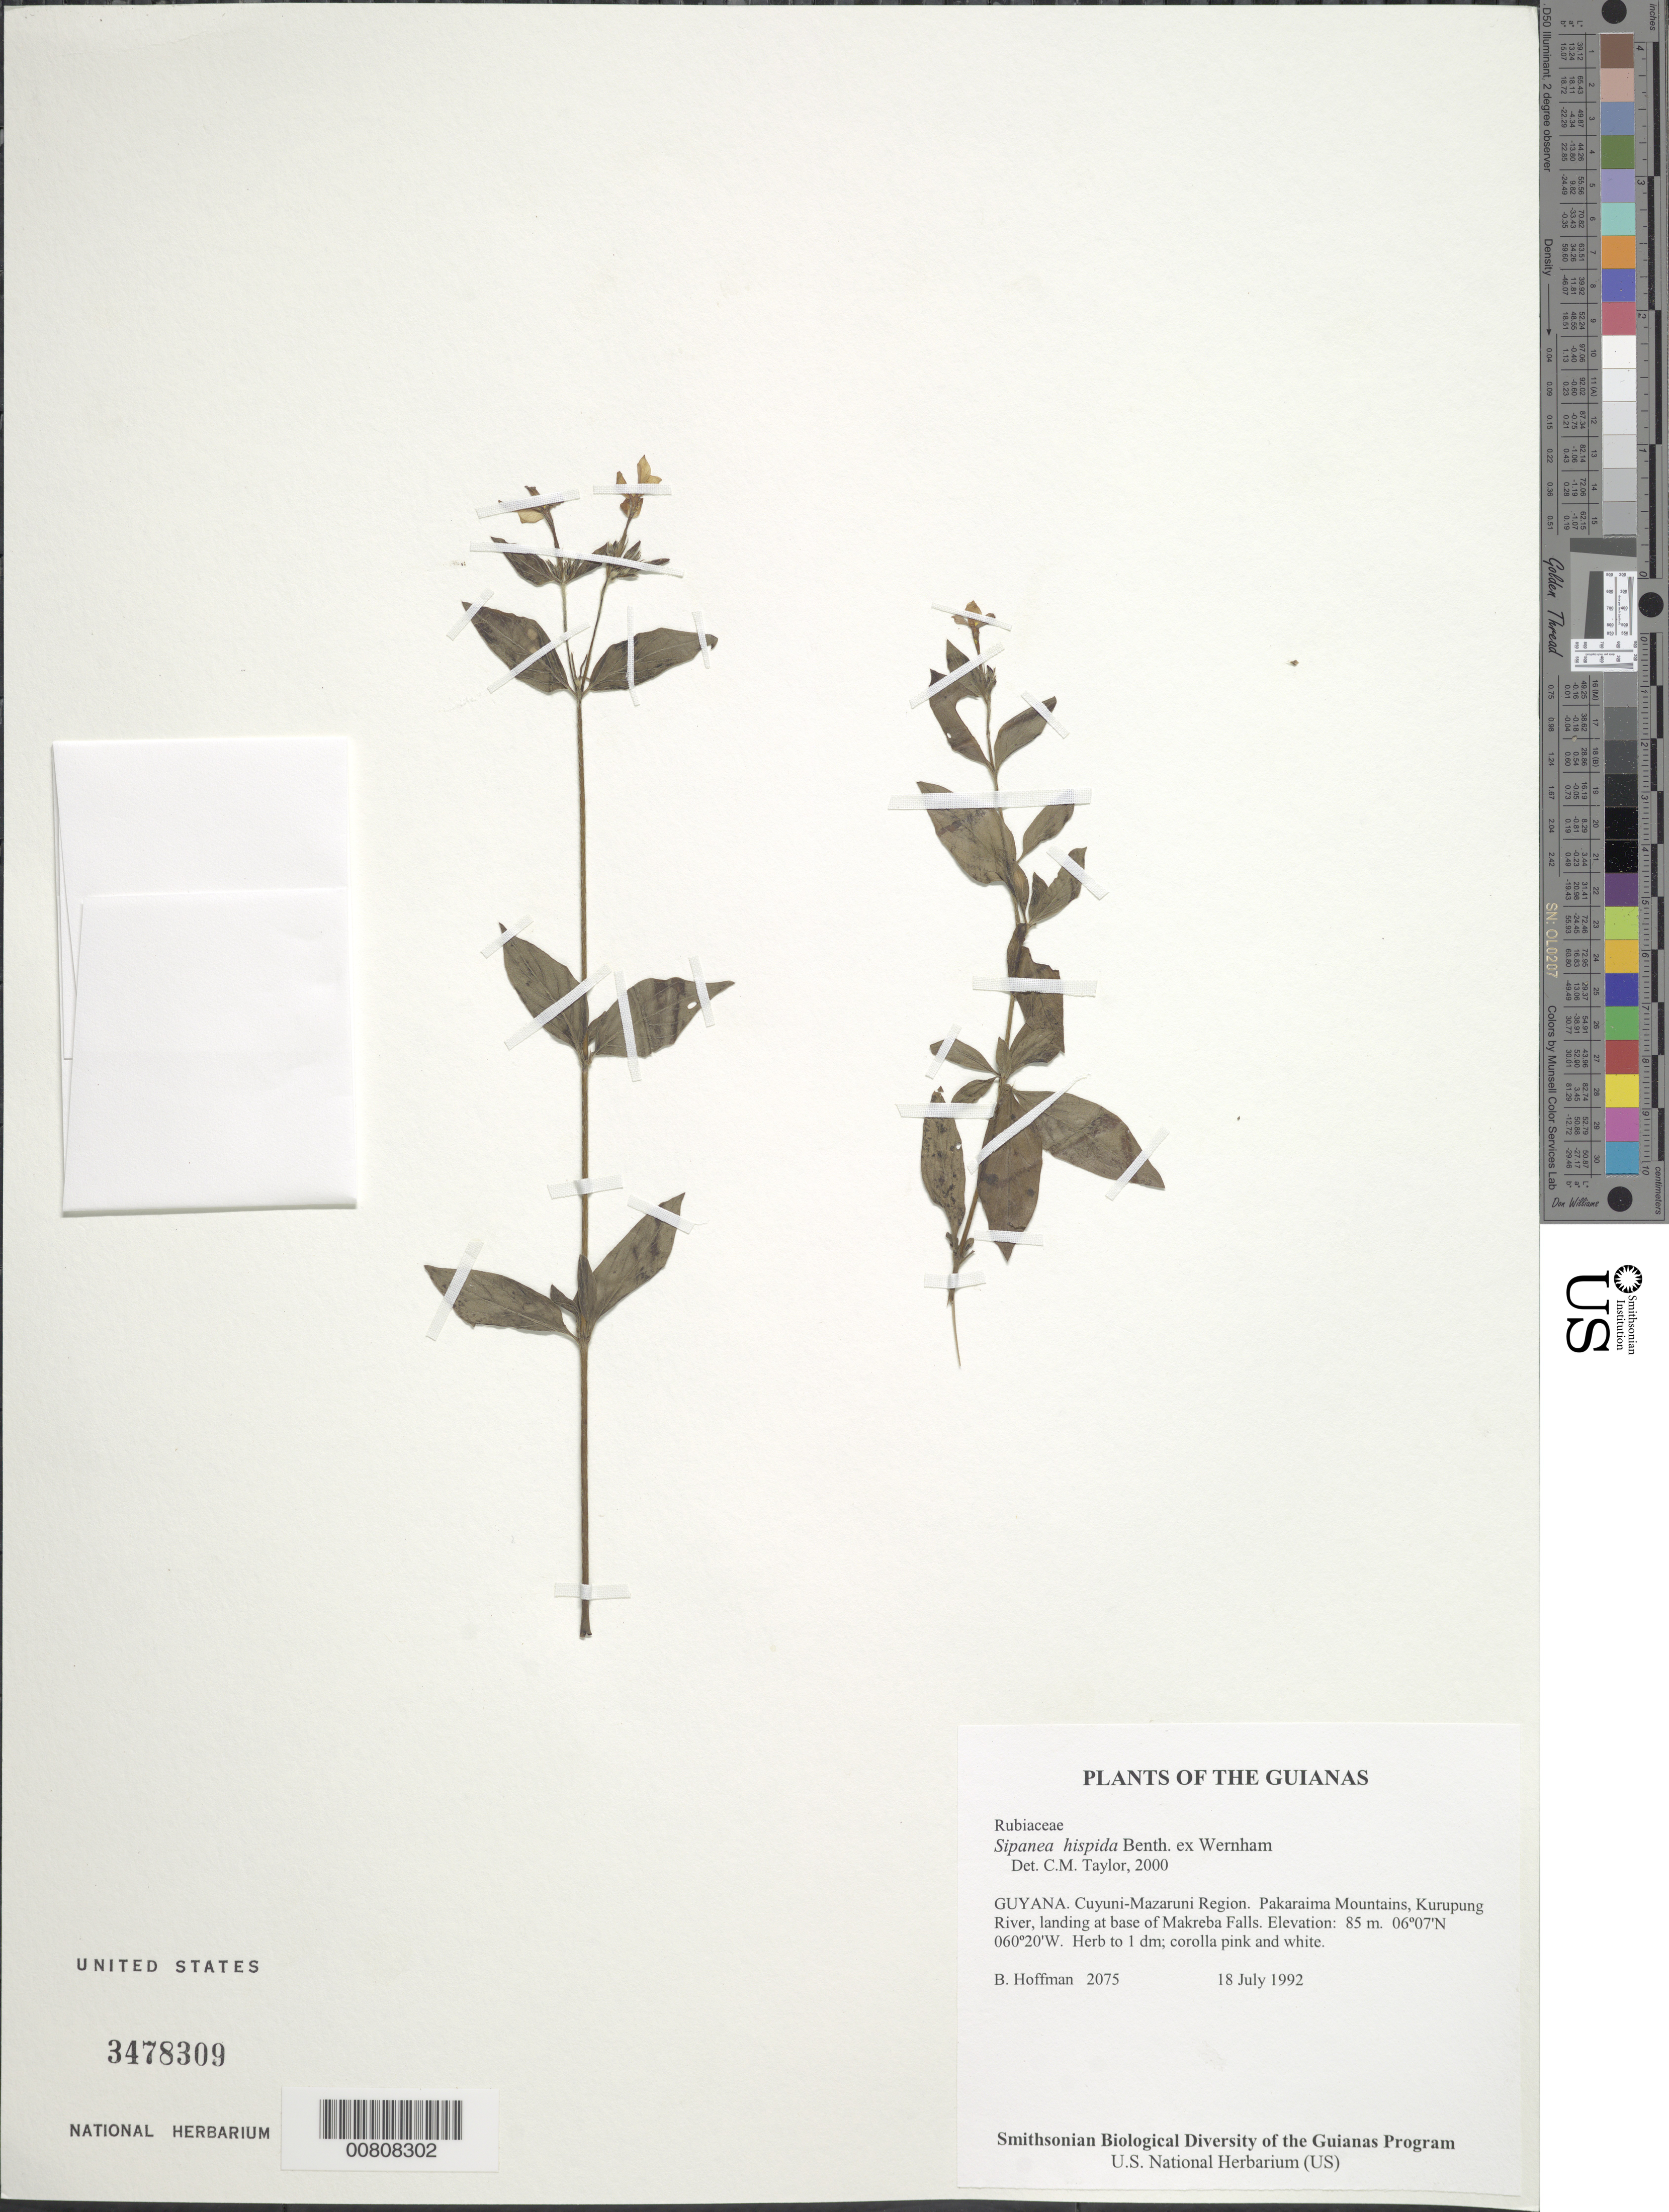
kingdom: Plantae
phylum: Tracheophyta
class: Magnoliopsida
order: Gentianales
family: Rubiaceae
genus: Sipanea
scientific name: Sipanea hispida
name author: Benth. ex Wernham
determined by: Taylor, Charlotte M.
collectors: B. Hoffman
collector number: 2075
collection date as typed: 18 July 1992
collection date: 1992-07-18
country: Guyana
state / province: Cuyuni-Mazaruni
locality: Pakaraima Mountains, Kurupung River, landing at base of Makreba Falls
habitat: Scrub forest on white sand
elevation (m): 85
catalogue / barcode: US 3478309